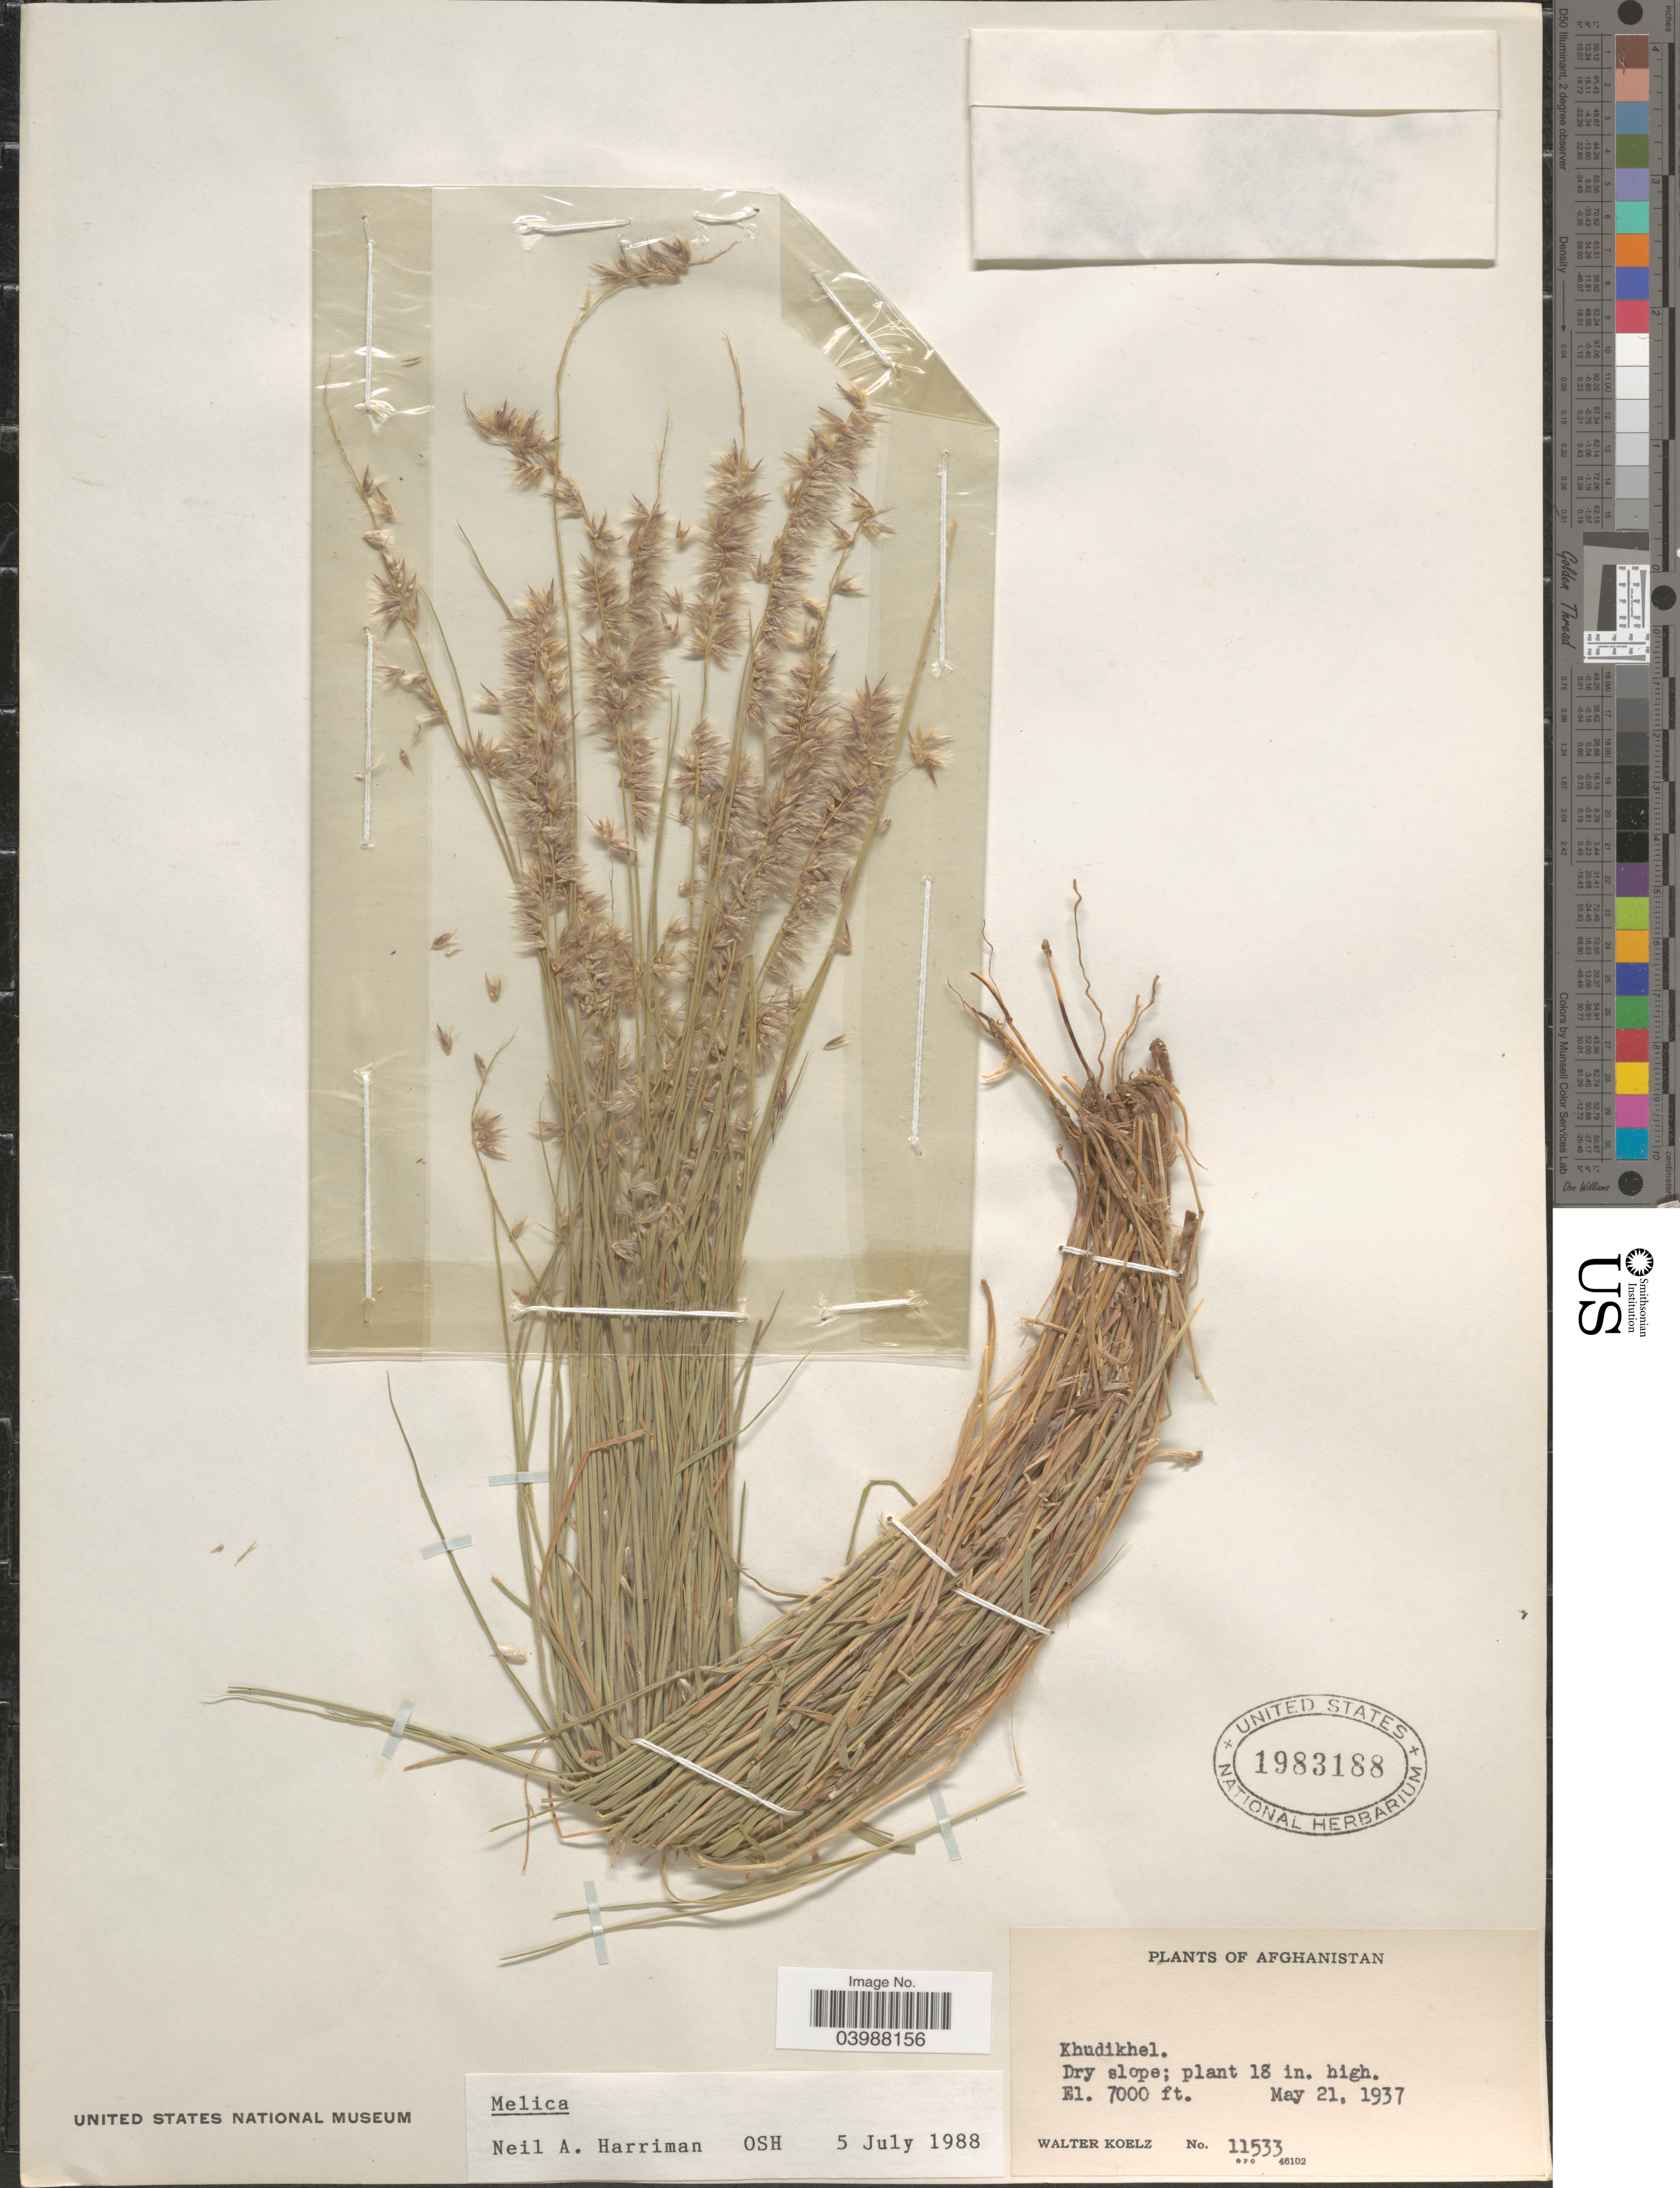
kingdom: Plantae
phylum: Tracheophyta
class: Liliopsida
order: Poales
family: Poaceae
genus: Melica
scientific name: Melica sp.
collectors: W. N. Koelz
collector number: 11533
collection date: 1937-05-21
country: Afghanistan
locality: Khudikel.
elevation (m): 2134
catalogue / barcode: US 1983188